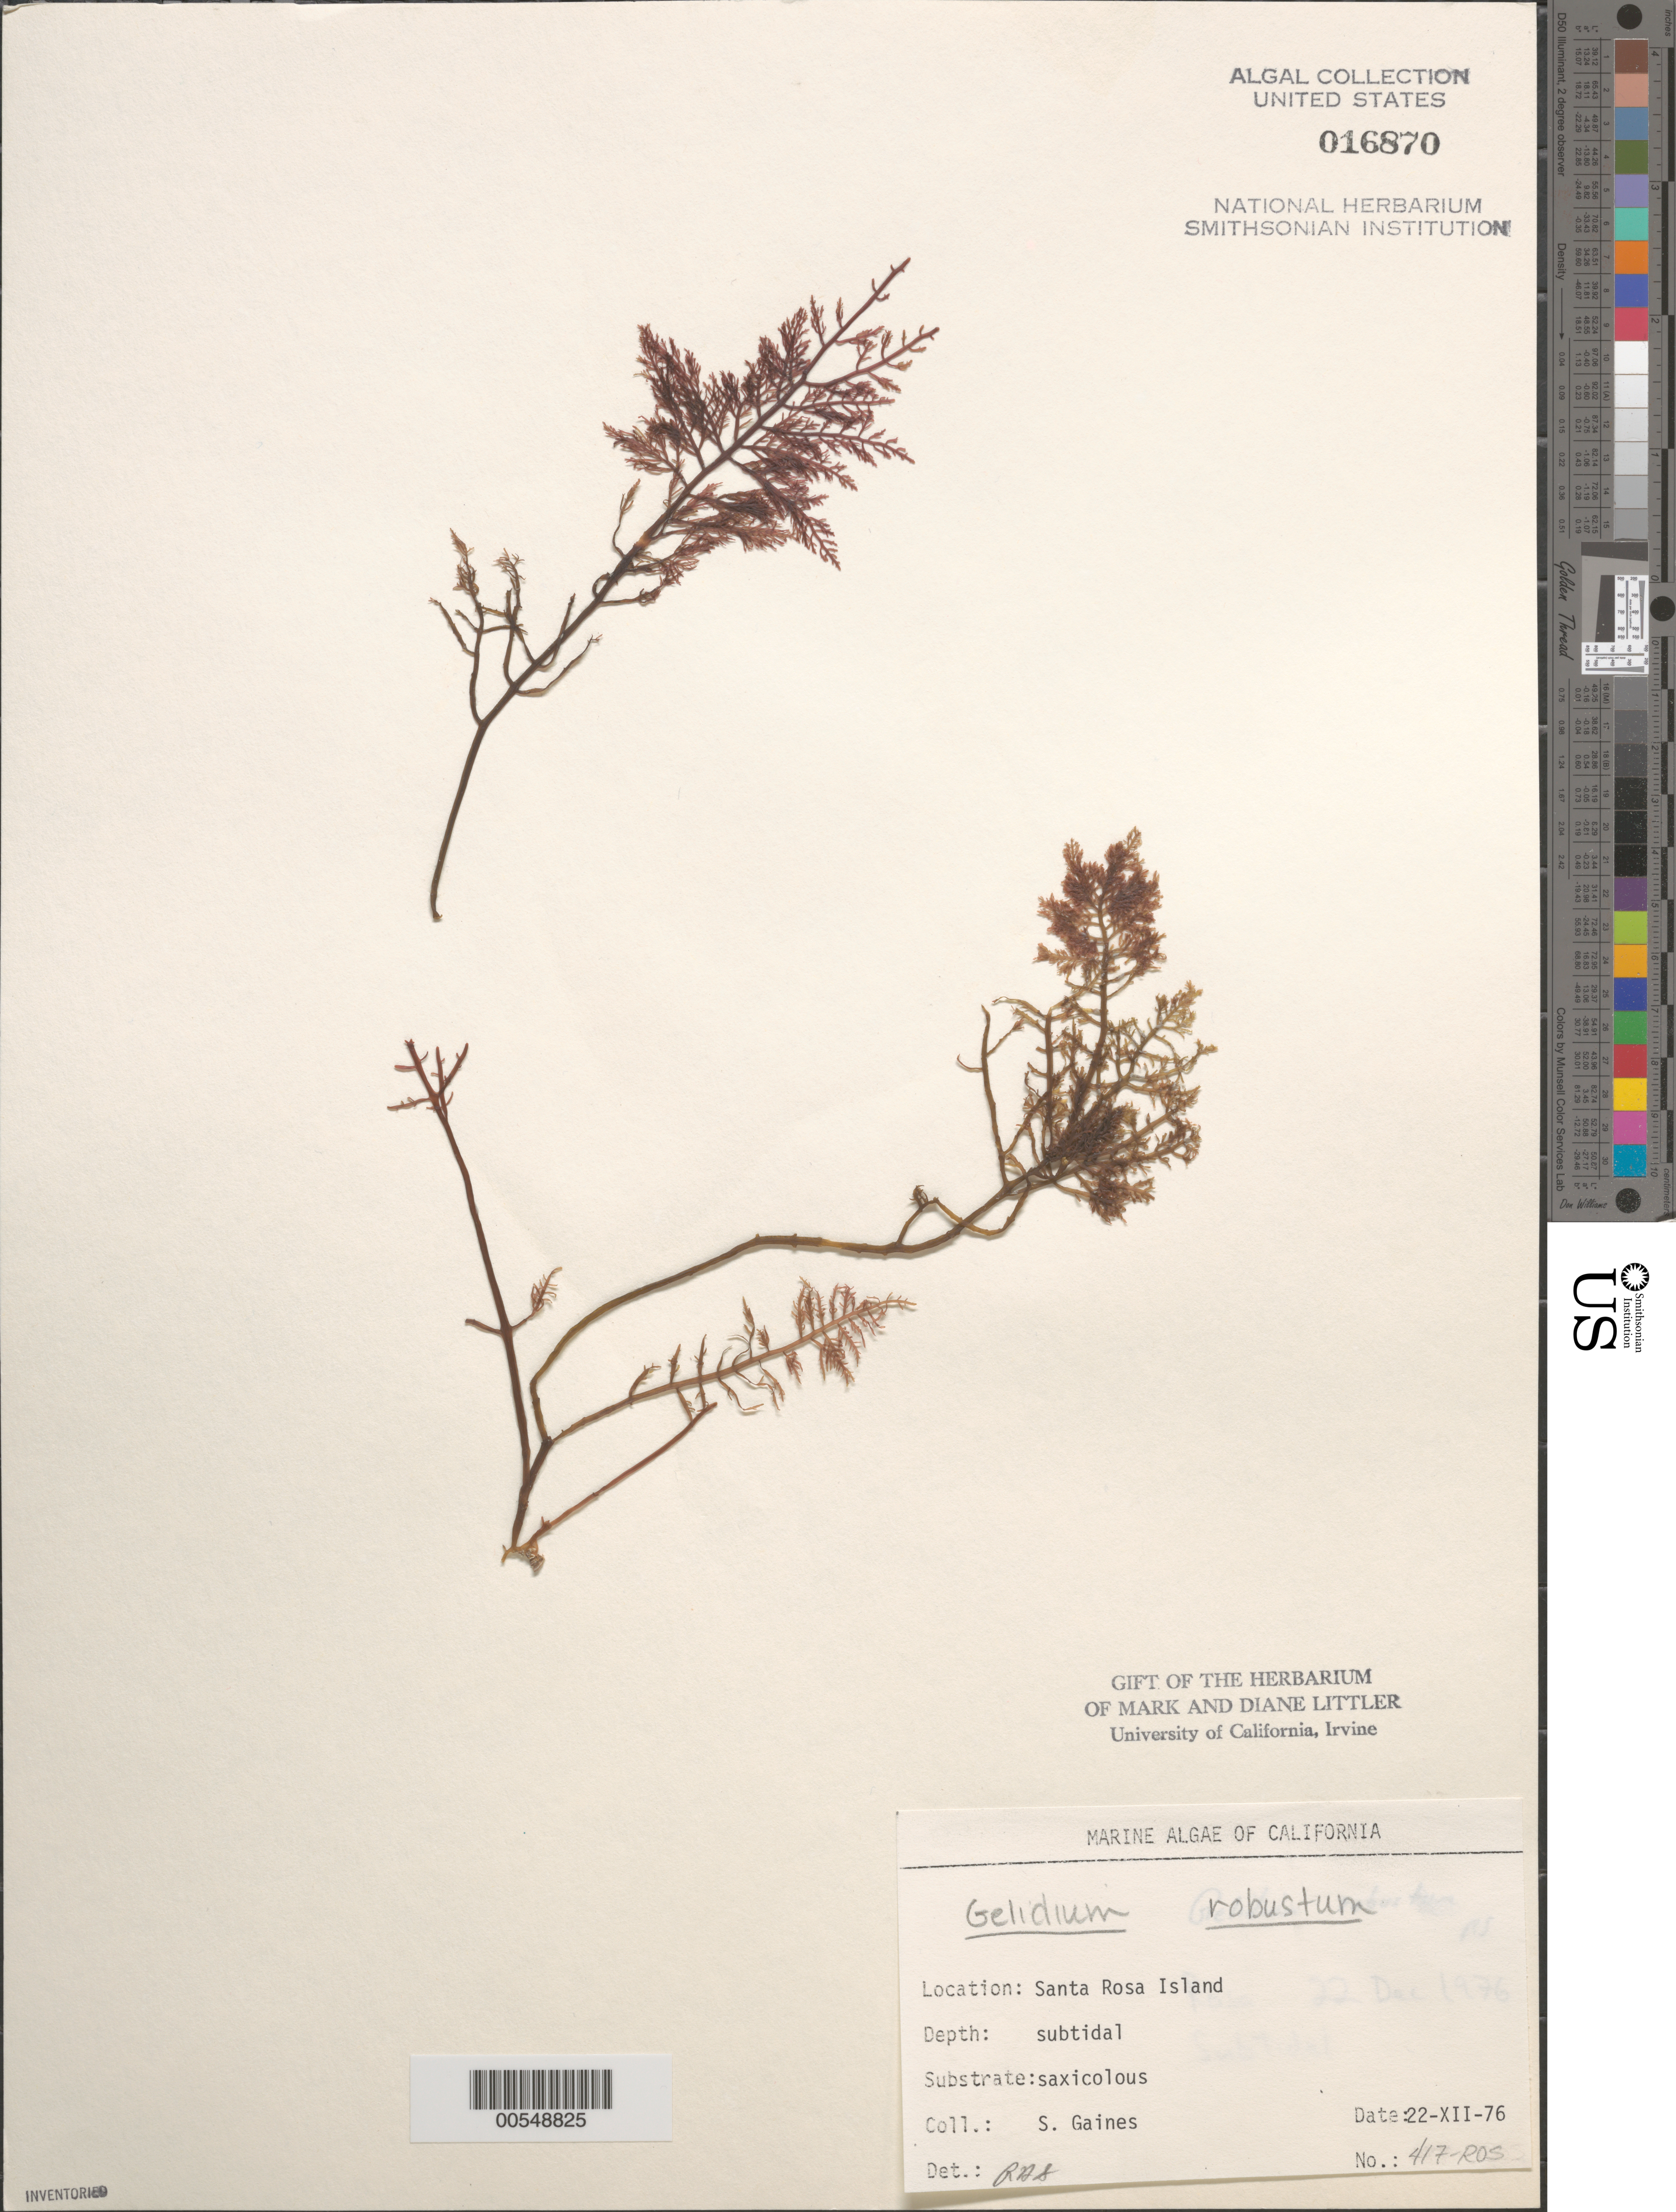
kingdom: Plantae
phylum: Rhodophyta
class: Florideophyceae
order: Gelidiales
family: Gelidiaceae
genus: Gelidium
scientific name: Gelidium robustum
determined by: Sims, Robert H.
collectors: S. Gaines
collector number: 417-ros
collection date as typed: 22 Dec 1976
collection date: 1976-12-22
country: United States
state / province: California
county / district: Santa Barbara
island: Santa Rosa Island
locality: Johnson's Lee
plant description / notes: BLM-SOCALBIGHT Rocky Intertidal Survey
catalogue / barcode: US 16870